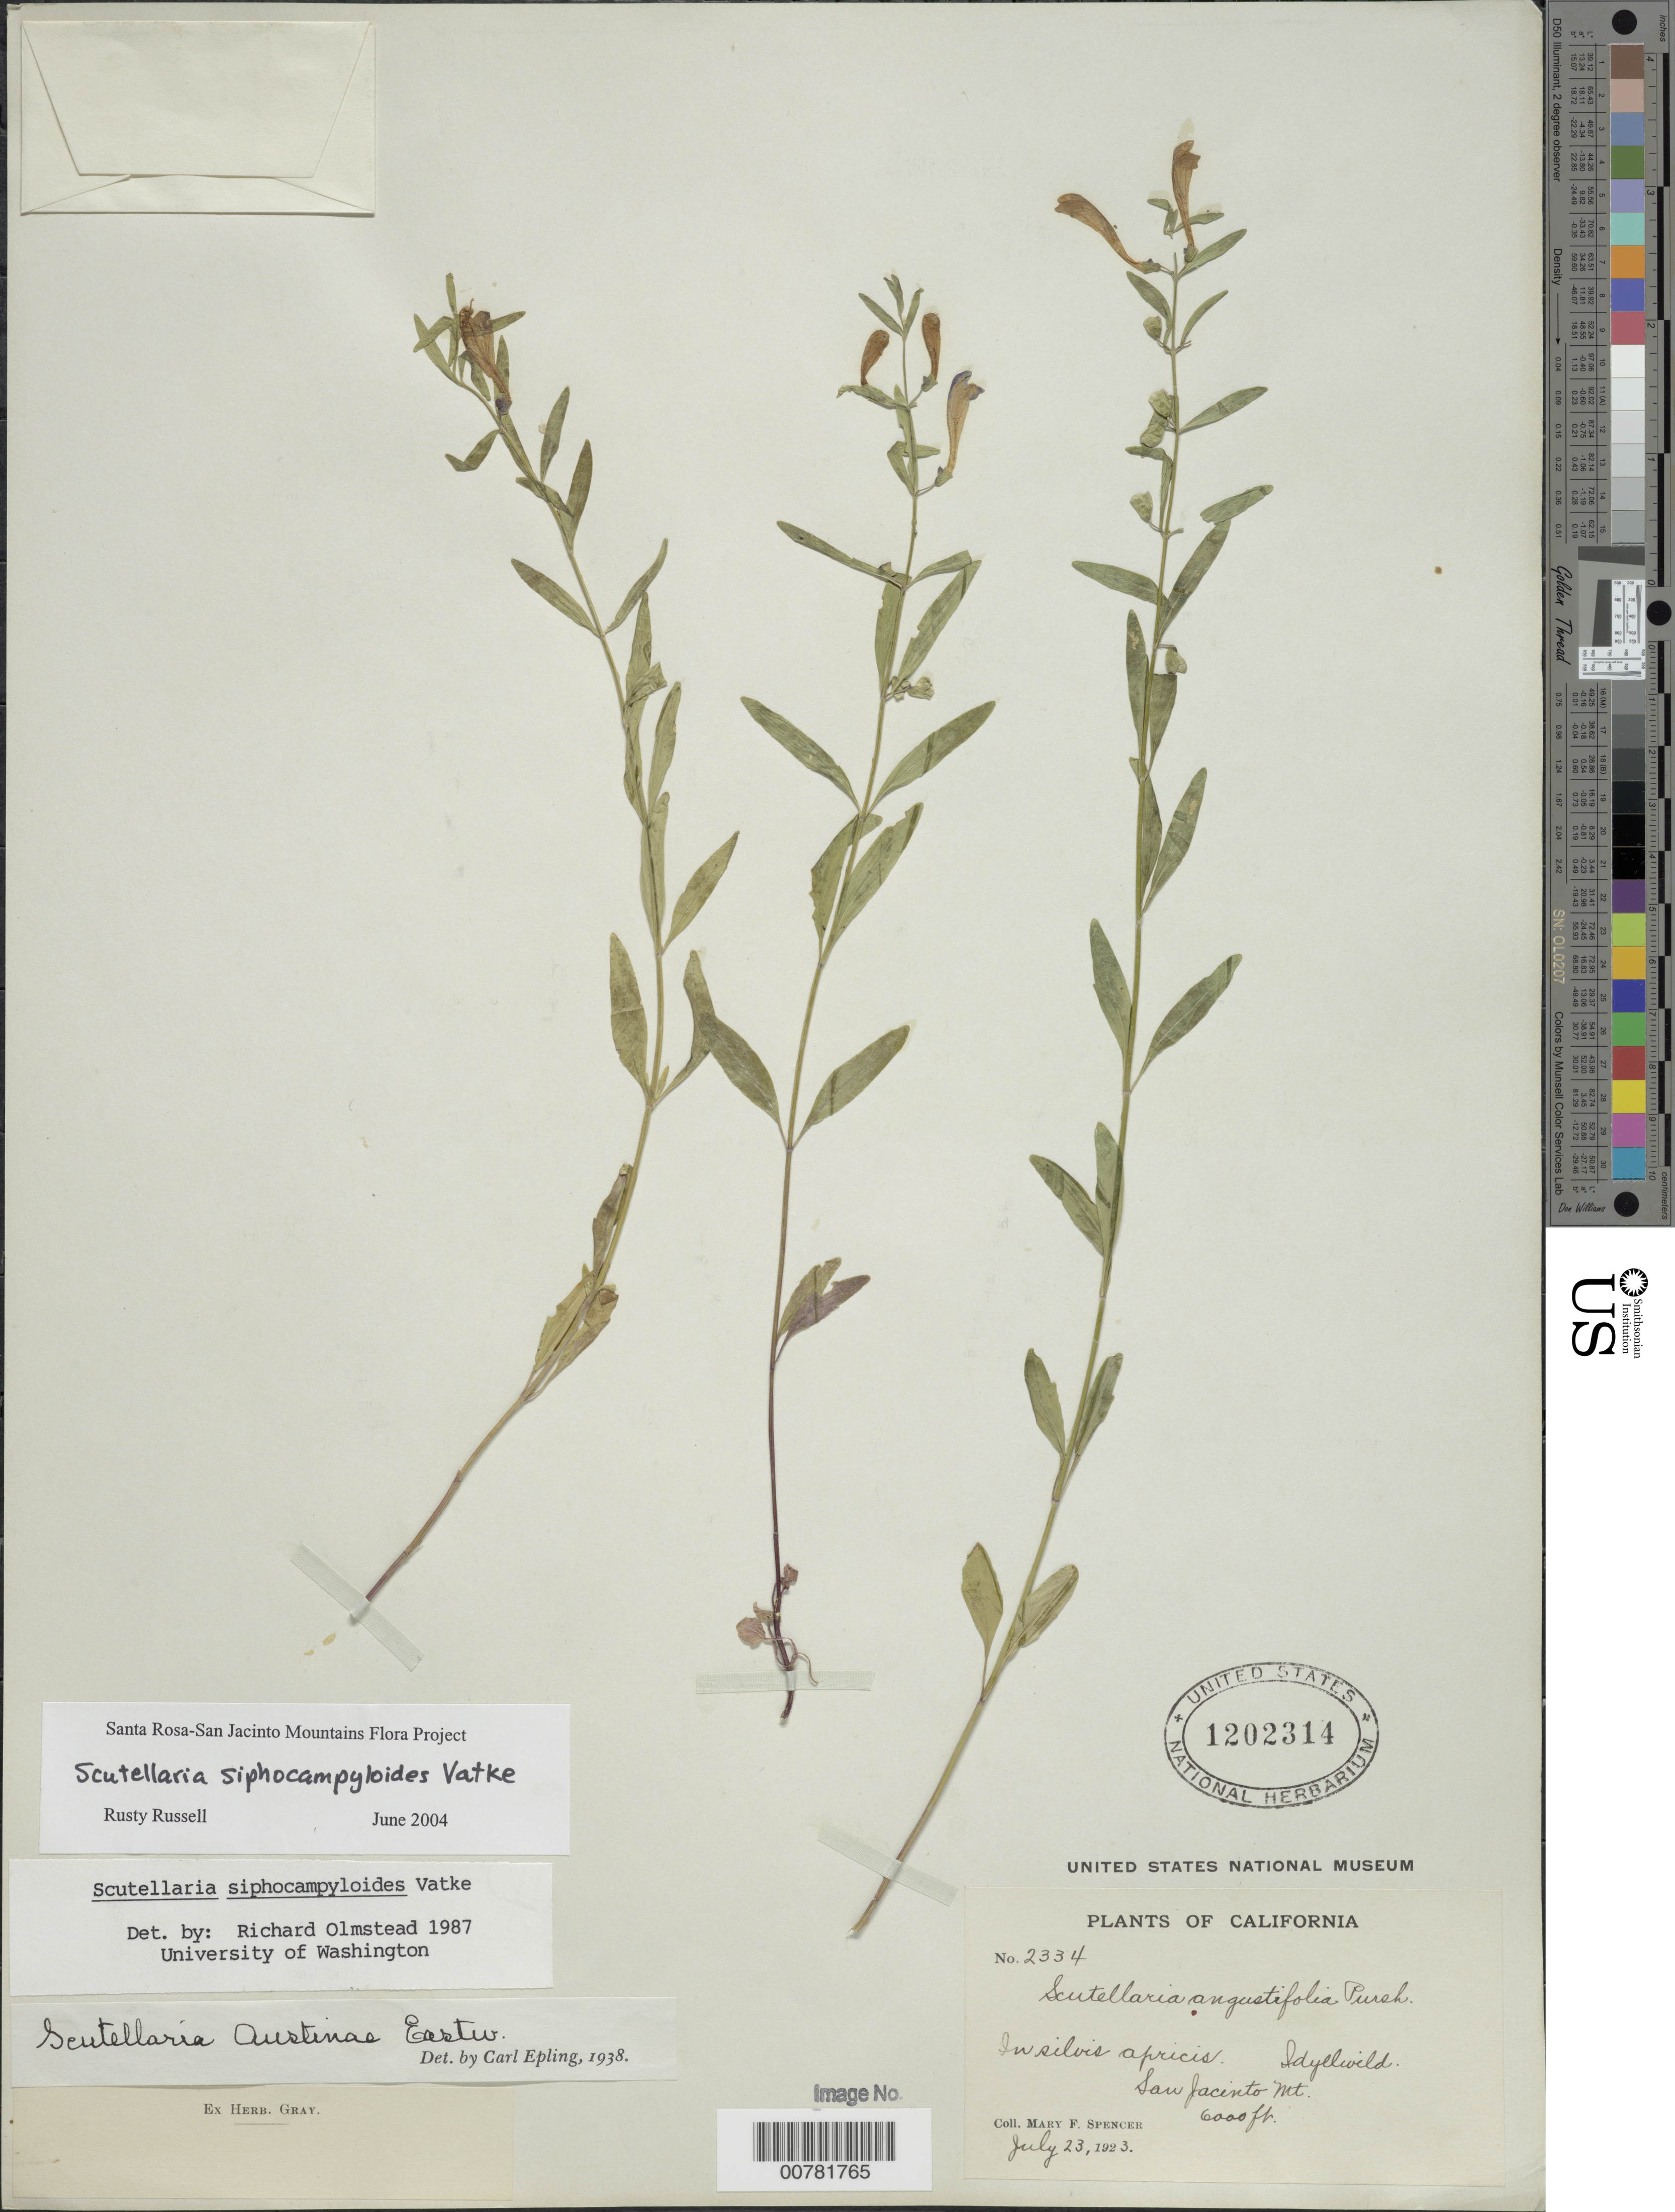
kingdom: Plantae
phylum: Tracheophyta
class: Magnoliopsida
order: Lamiales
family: Lamiaceae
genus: Scutellaria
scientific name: Scutellaria siphocampyloides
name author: Vatke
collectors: M. Spencer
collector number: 2334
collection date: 1923-07-23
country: United States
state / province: California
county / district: Riverside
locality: In silvis apricis. Idyllwild. San Jacinto Mt.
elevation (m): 1829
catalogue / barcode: US 1202314